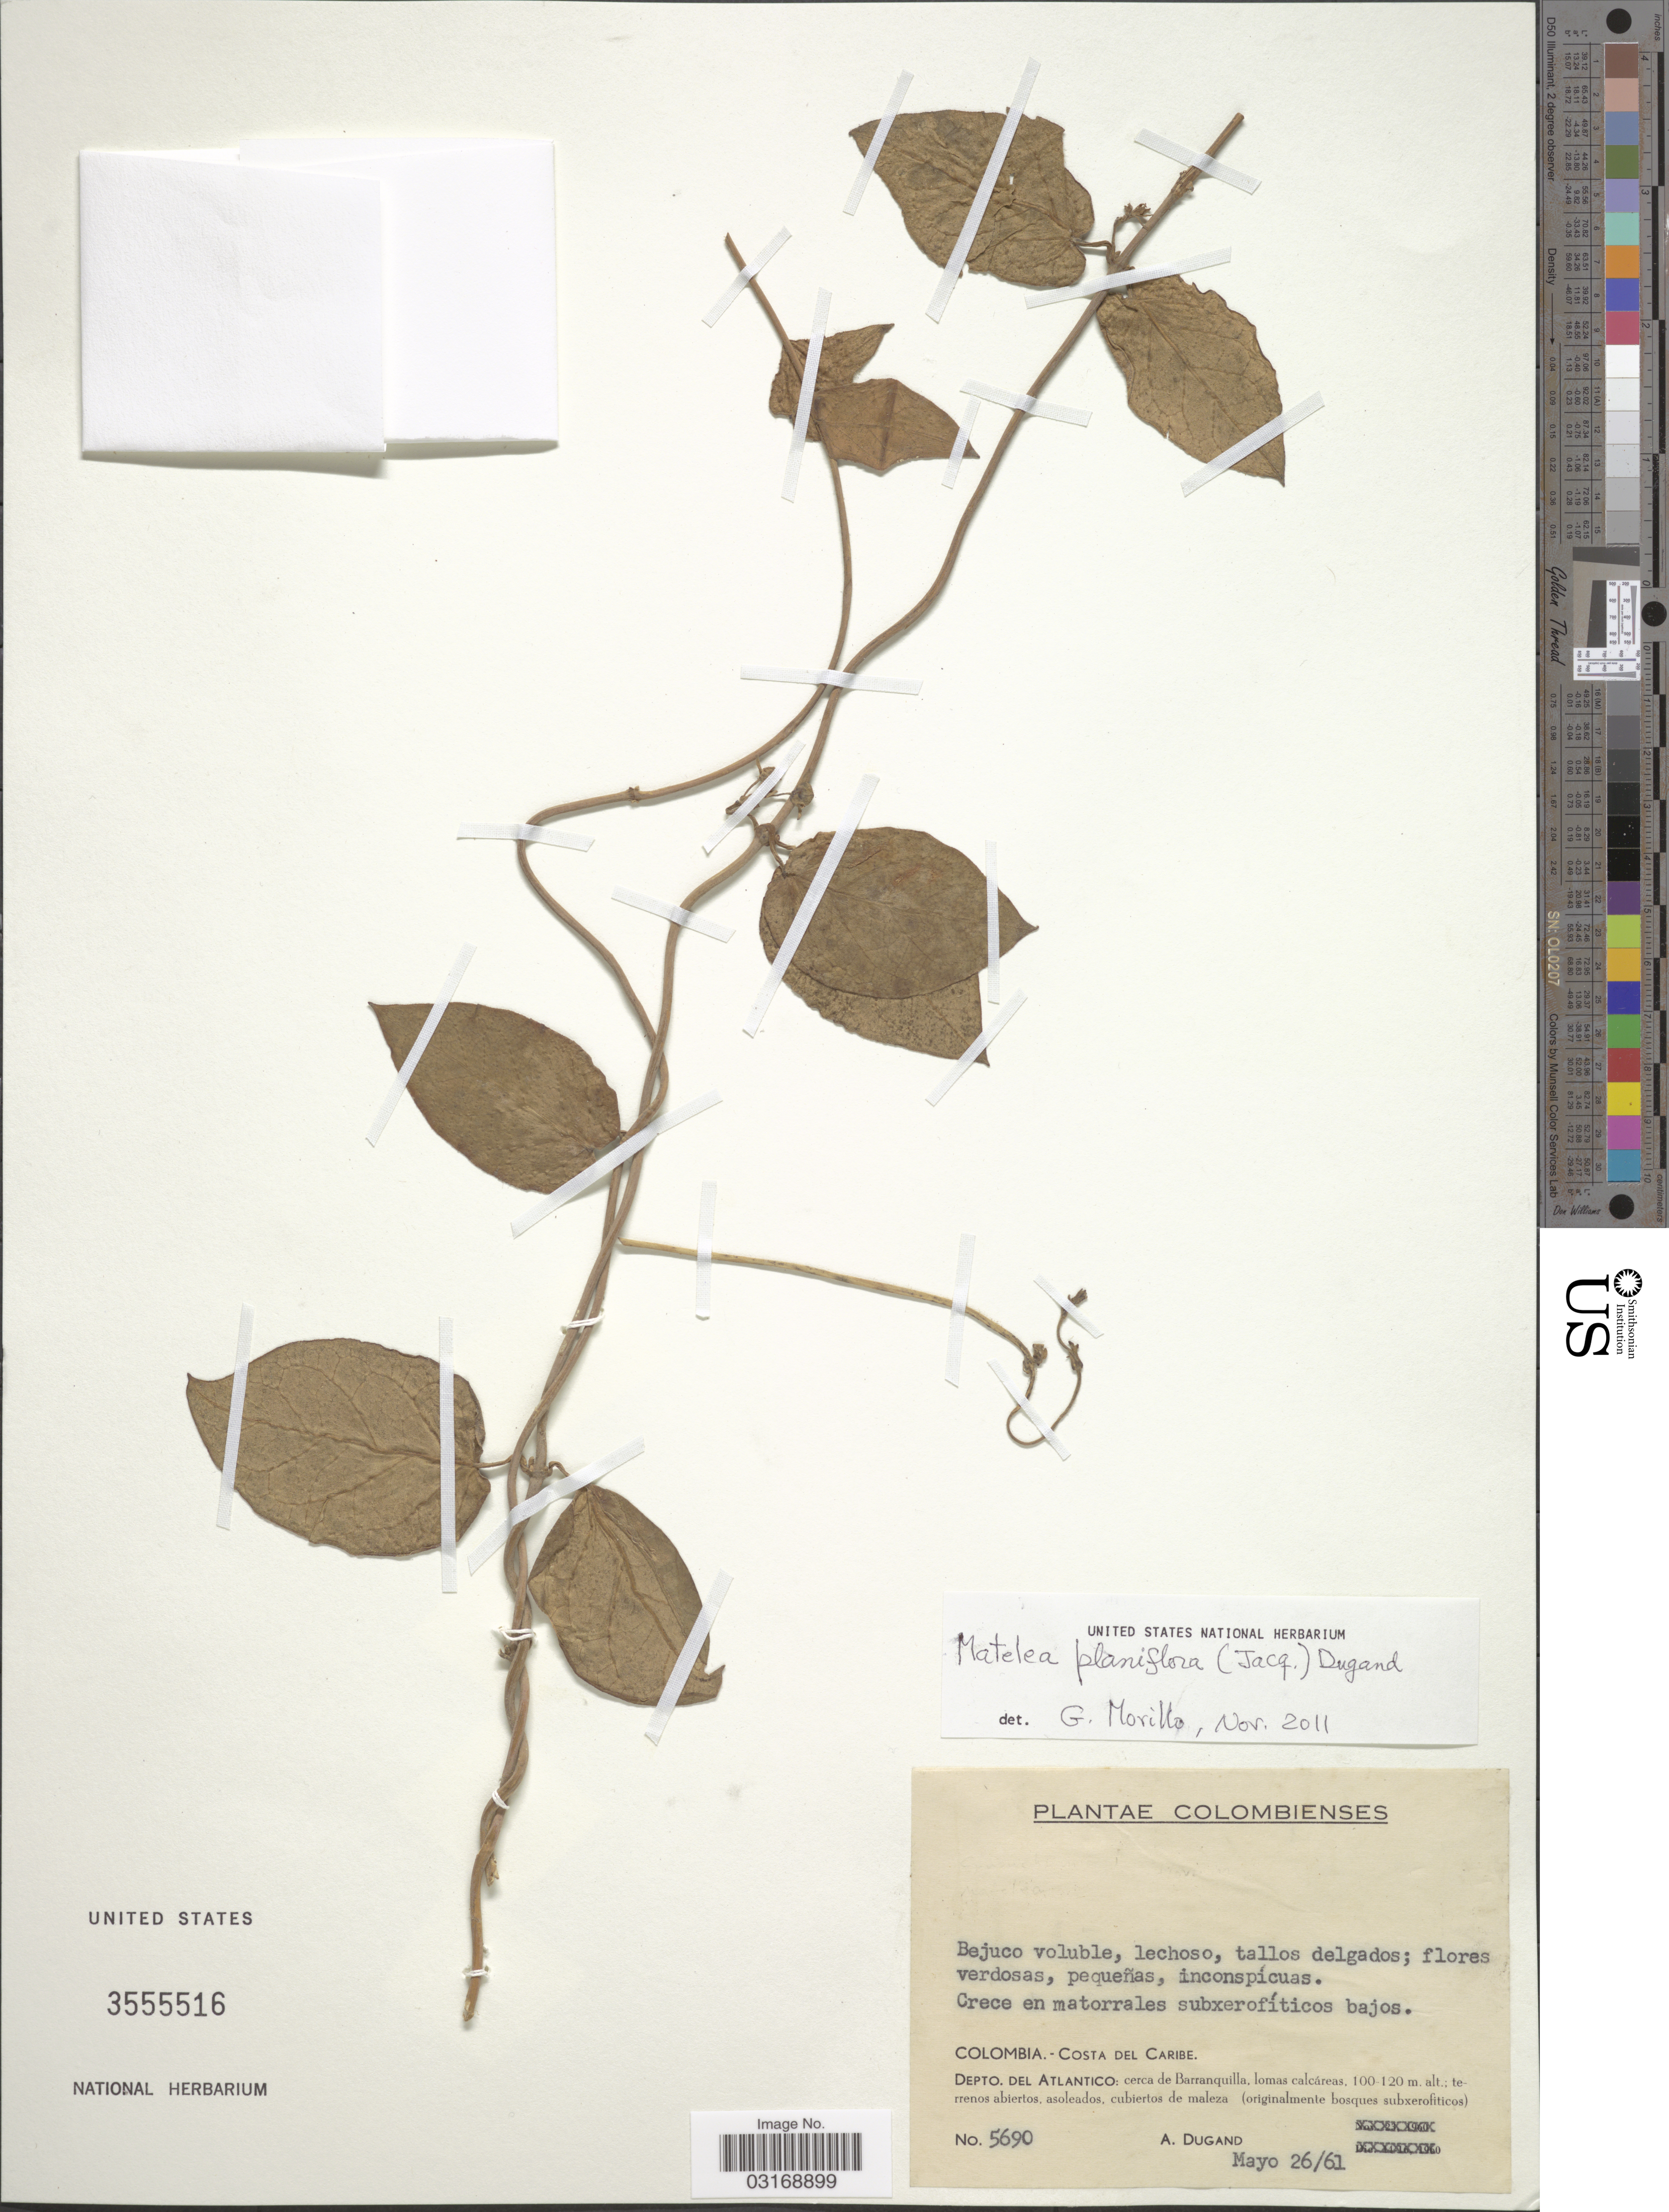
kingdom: Plantae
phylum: Tracheophyta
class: Magnoliopsida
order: Gentianales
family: Apocynaceae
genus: Matelea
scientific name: Matelea planiflora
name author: (Jacq.) Dugand G.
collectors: A. Dugand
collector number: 5690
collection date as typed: Transcribed d/m/y: 26/5/61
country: Colombia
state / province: Atlántico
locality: Costa del Caribe. Depto. del Atlantico: cerca de Barranquilla, lomas calcáreas.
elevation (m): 100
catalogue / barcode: US 3555516